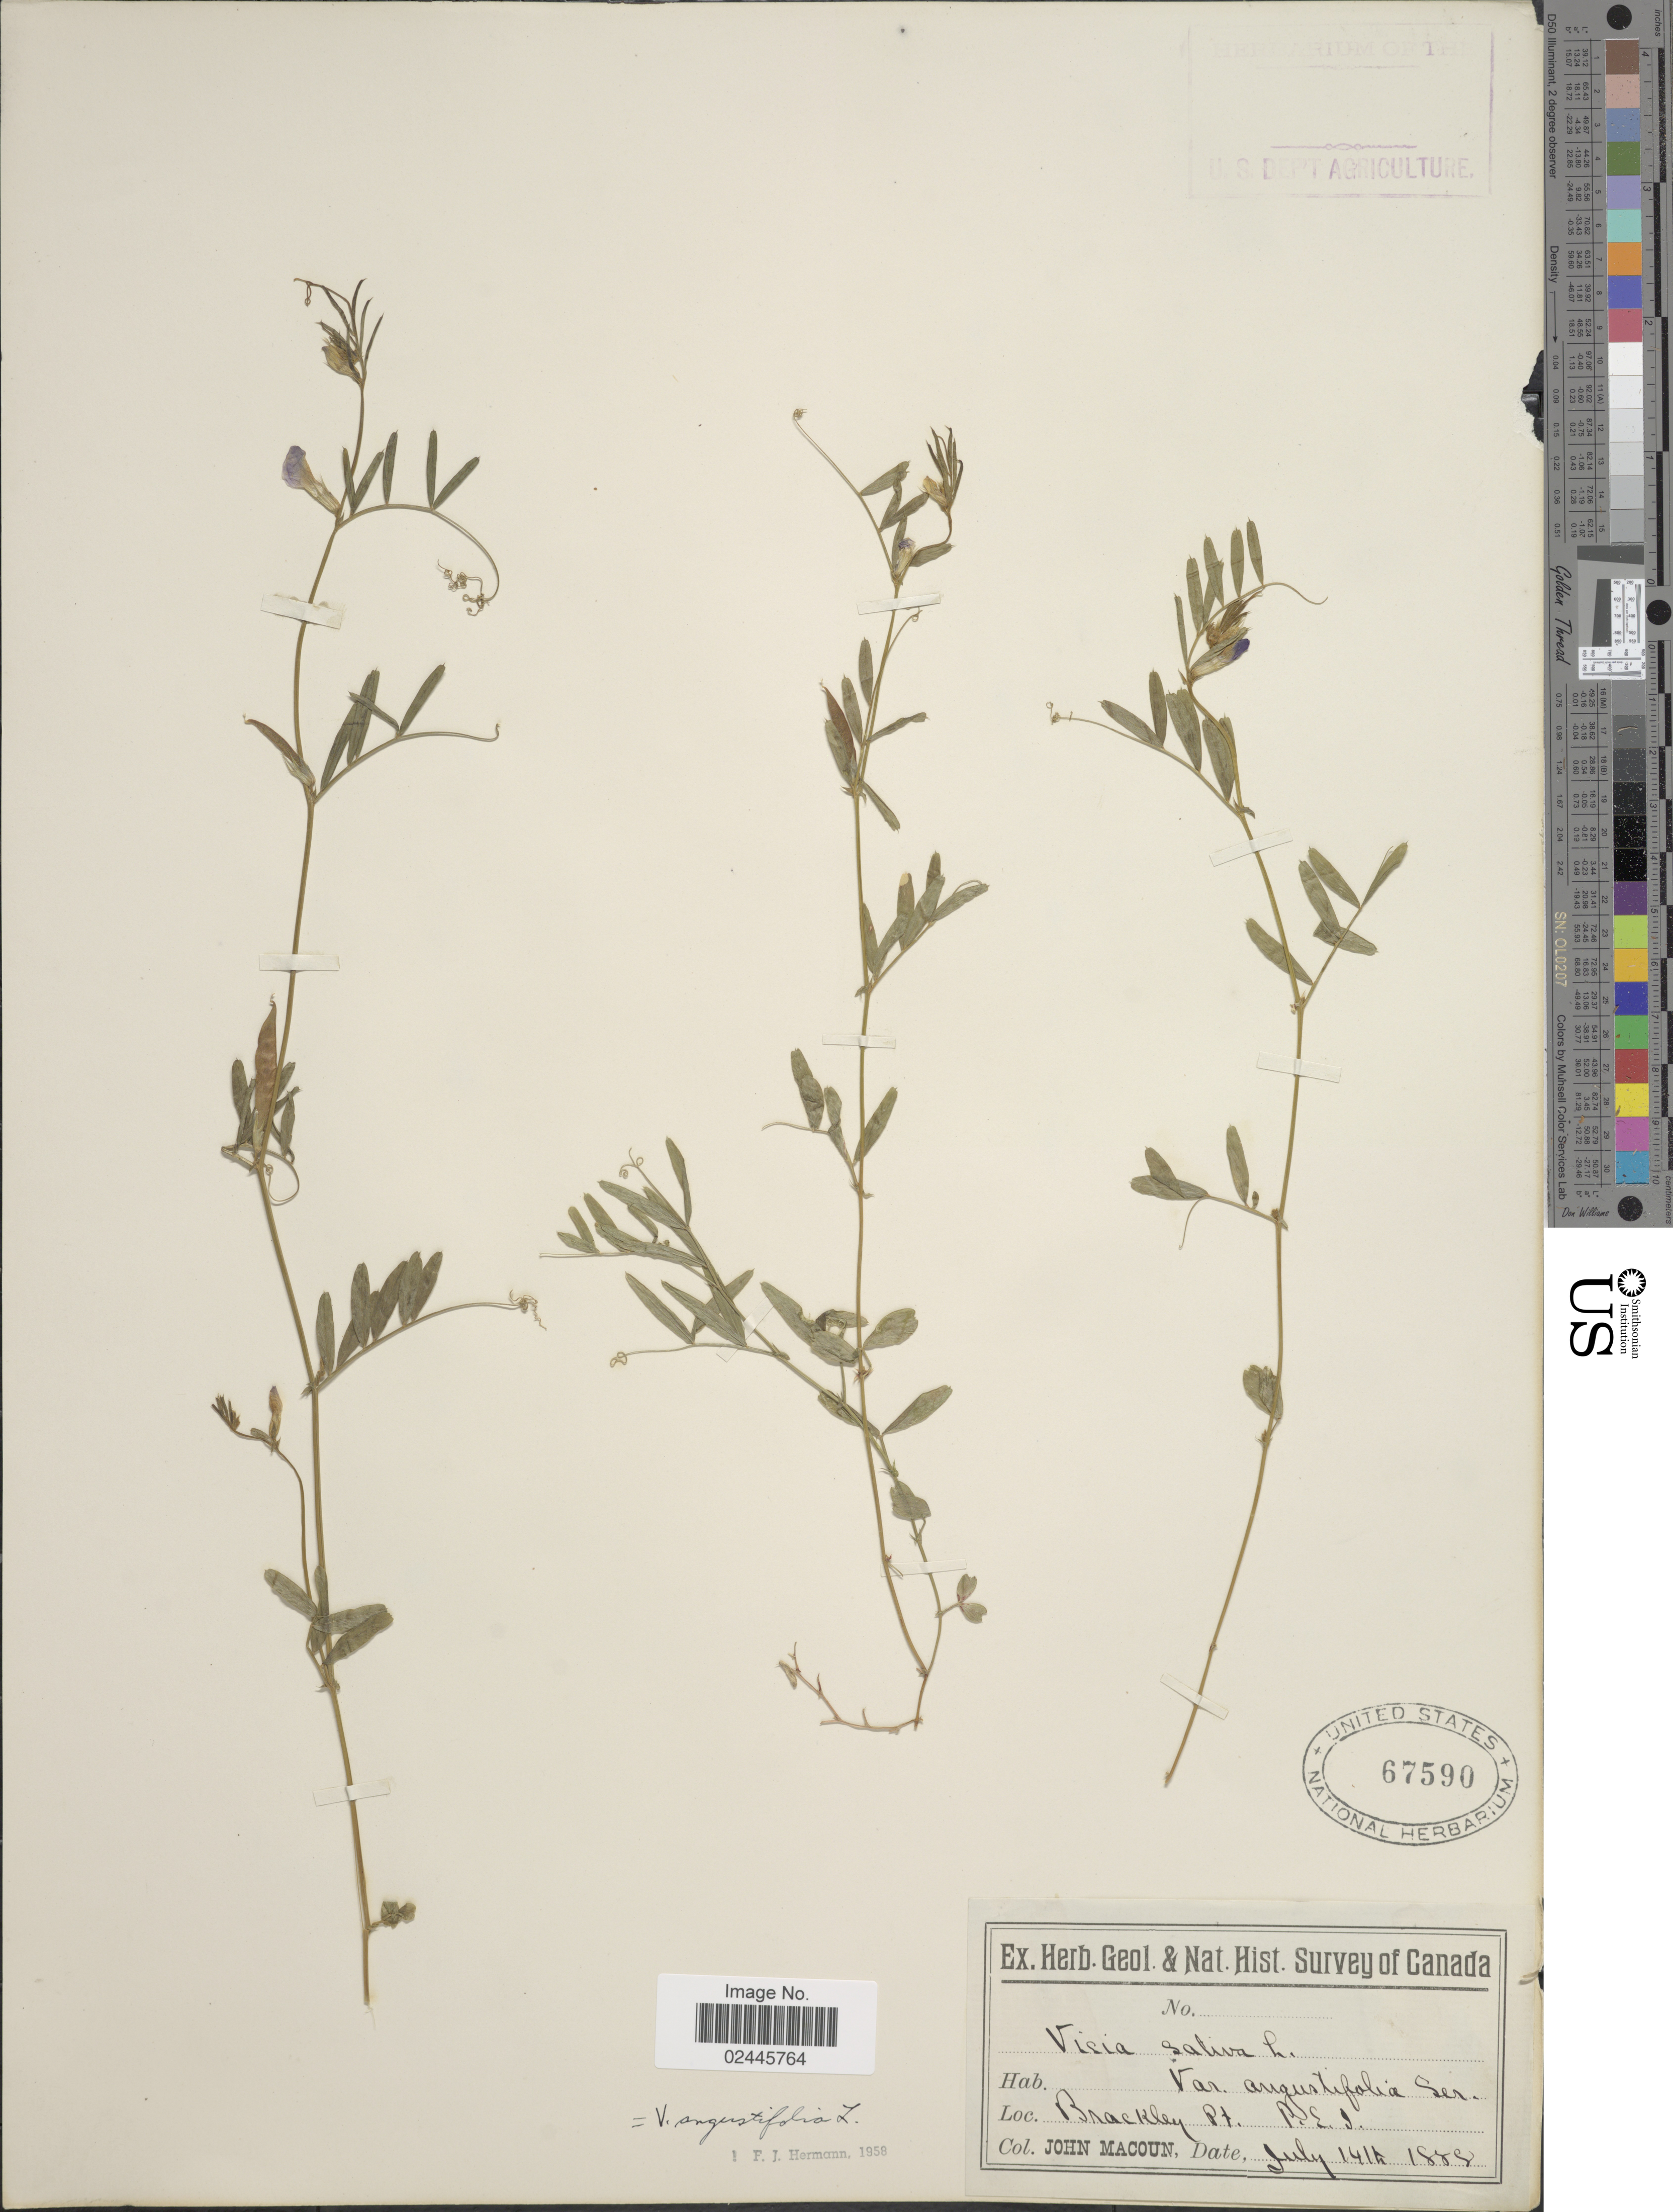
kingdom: Plantae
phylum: Tracheophyta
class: Magnoliopsida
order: Fabales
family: Fabaceae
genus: Vicia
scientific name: Vicia angustifolia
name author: L.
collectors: J. Macoun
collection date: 1888-07-14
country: Canada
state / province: Prince Edward Island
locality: Brackley Pt.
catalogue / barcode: US 67590